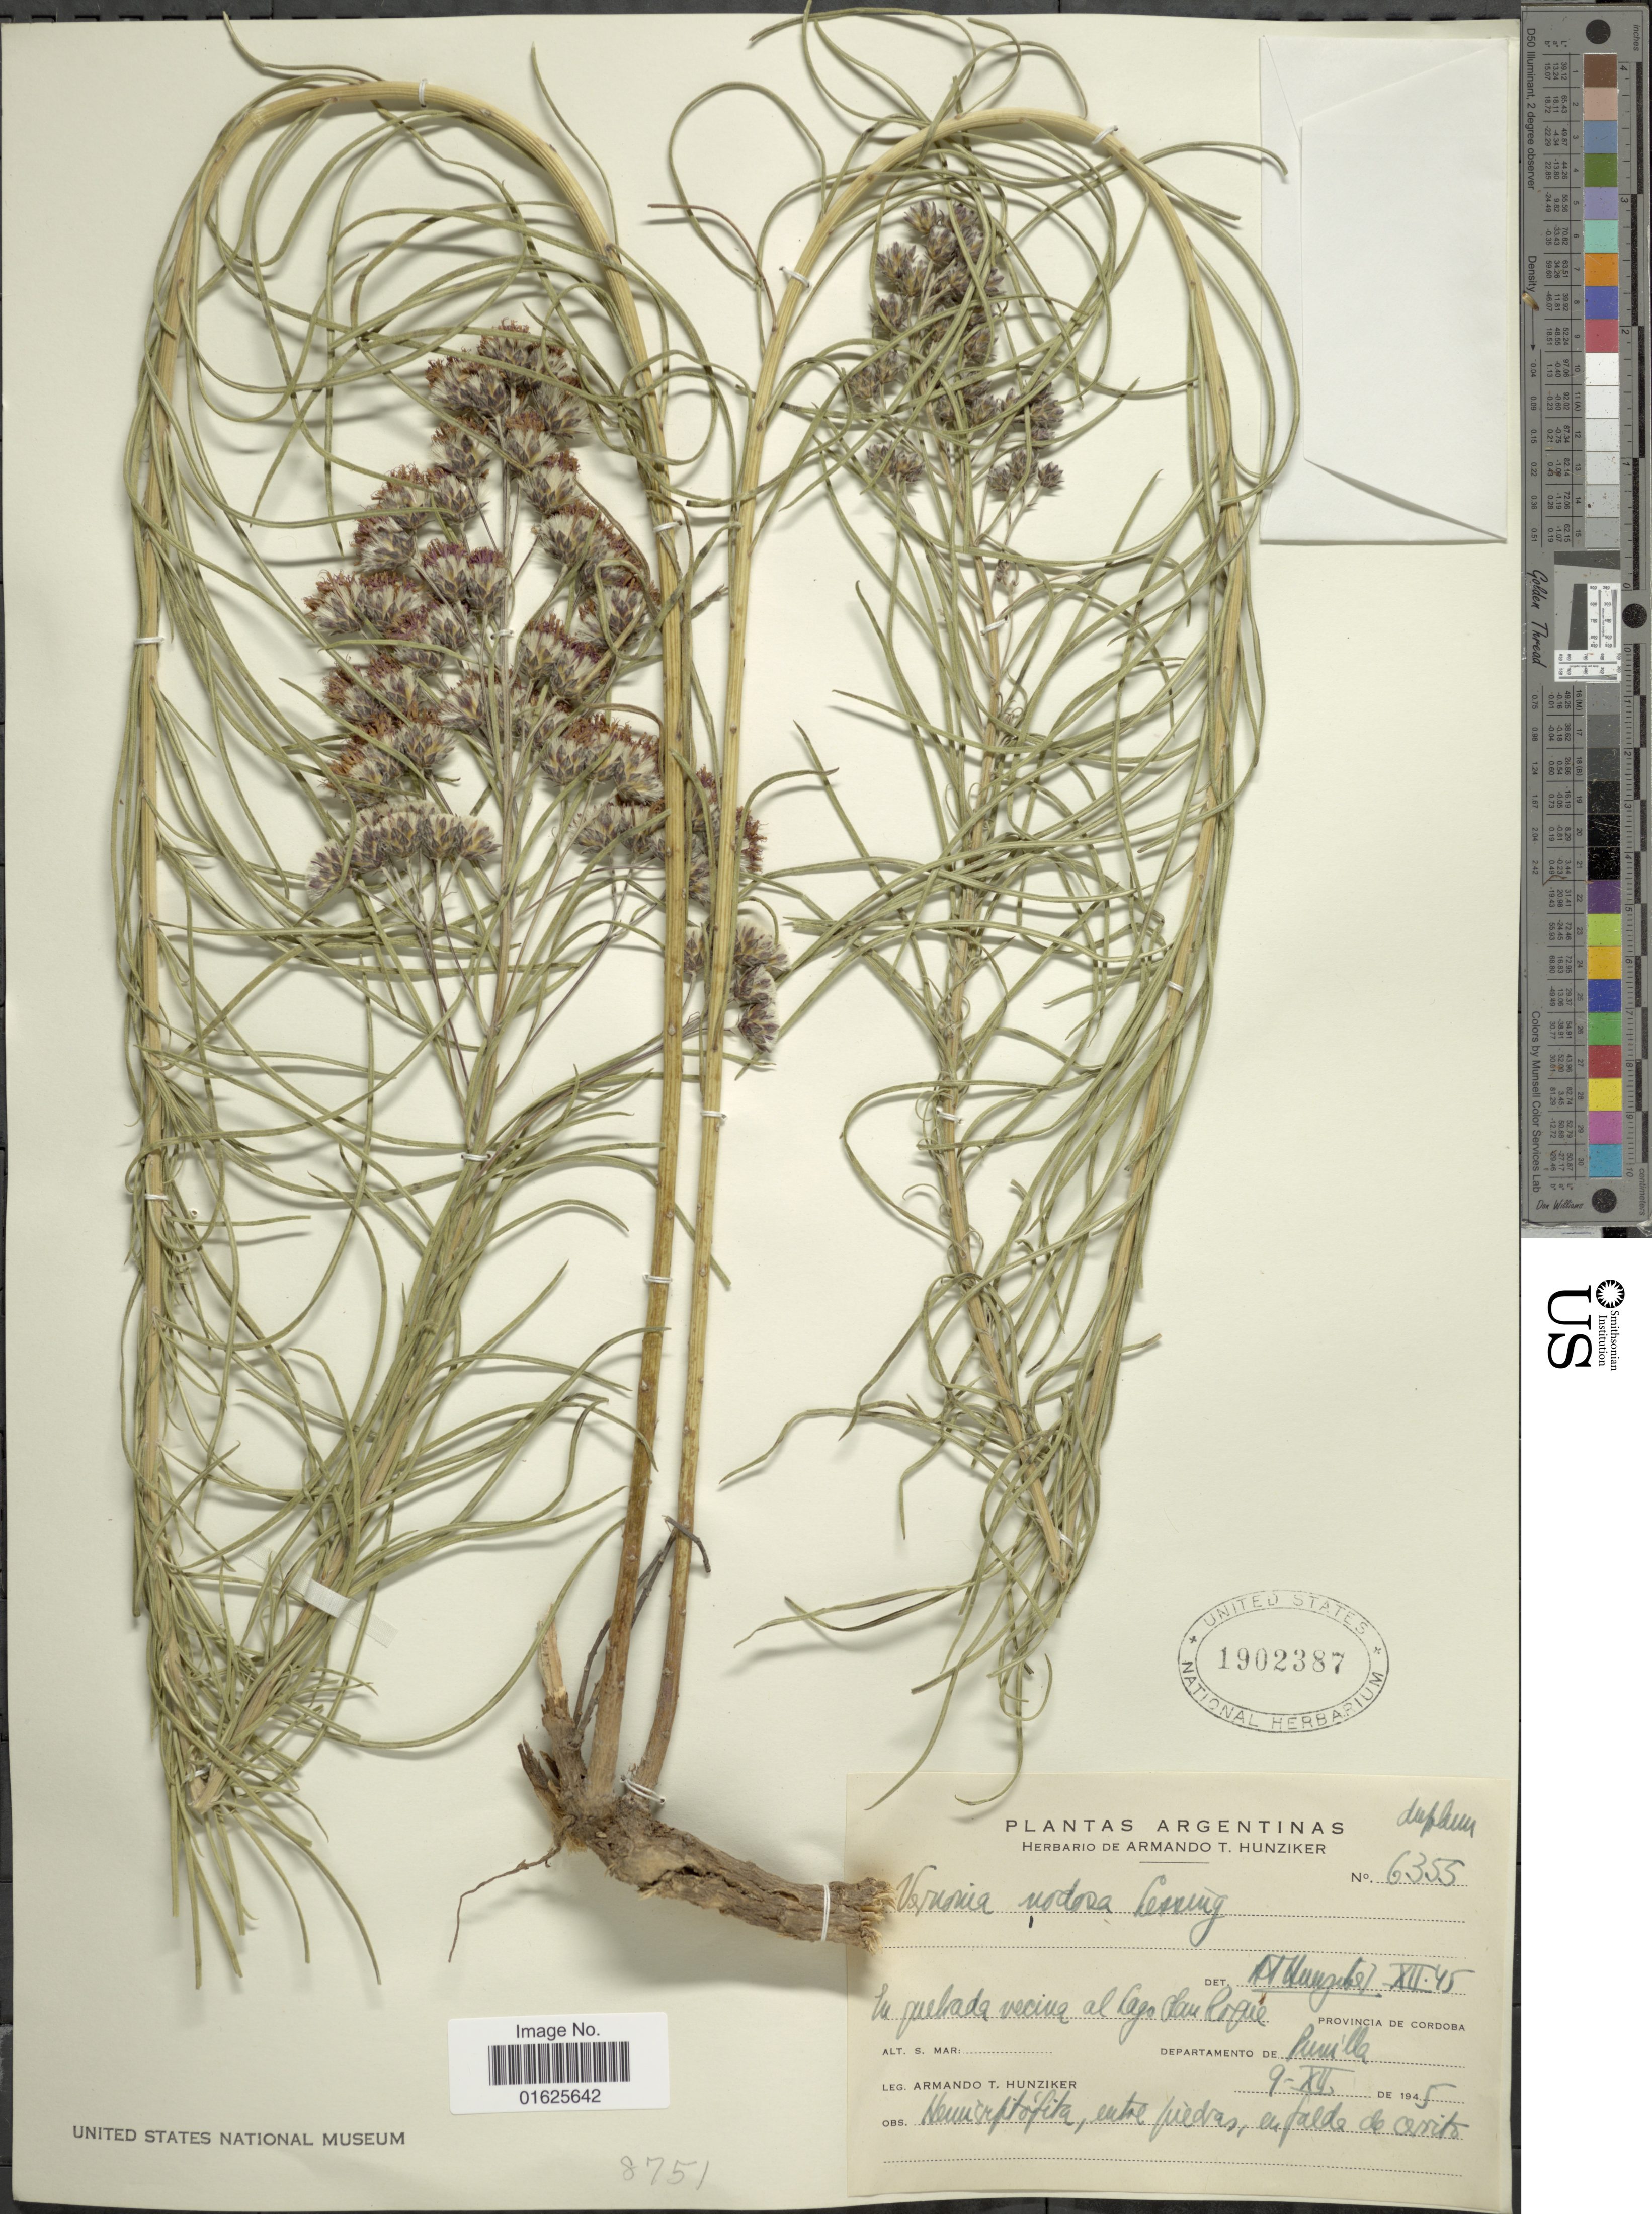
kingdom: Plantae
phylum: Tracheophyta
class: Magnoliopsida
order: Asterales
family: Asteraceae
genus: Vernonanthura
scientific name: Vernonanthura nudiflora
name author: (Less.) H. Rob.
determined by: Renon, Polla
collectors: A. T. Hunziker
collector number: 6355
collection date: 1945-12-09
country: Argentina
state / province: Cordoba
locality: En quebrada vecina al Lago San Roque, Department de Punilla.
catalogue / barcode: US 1902387